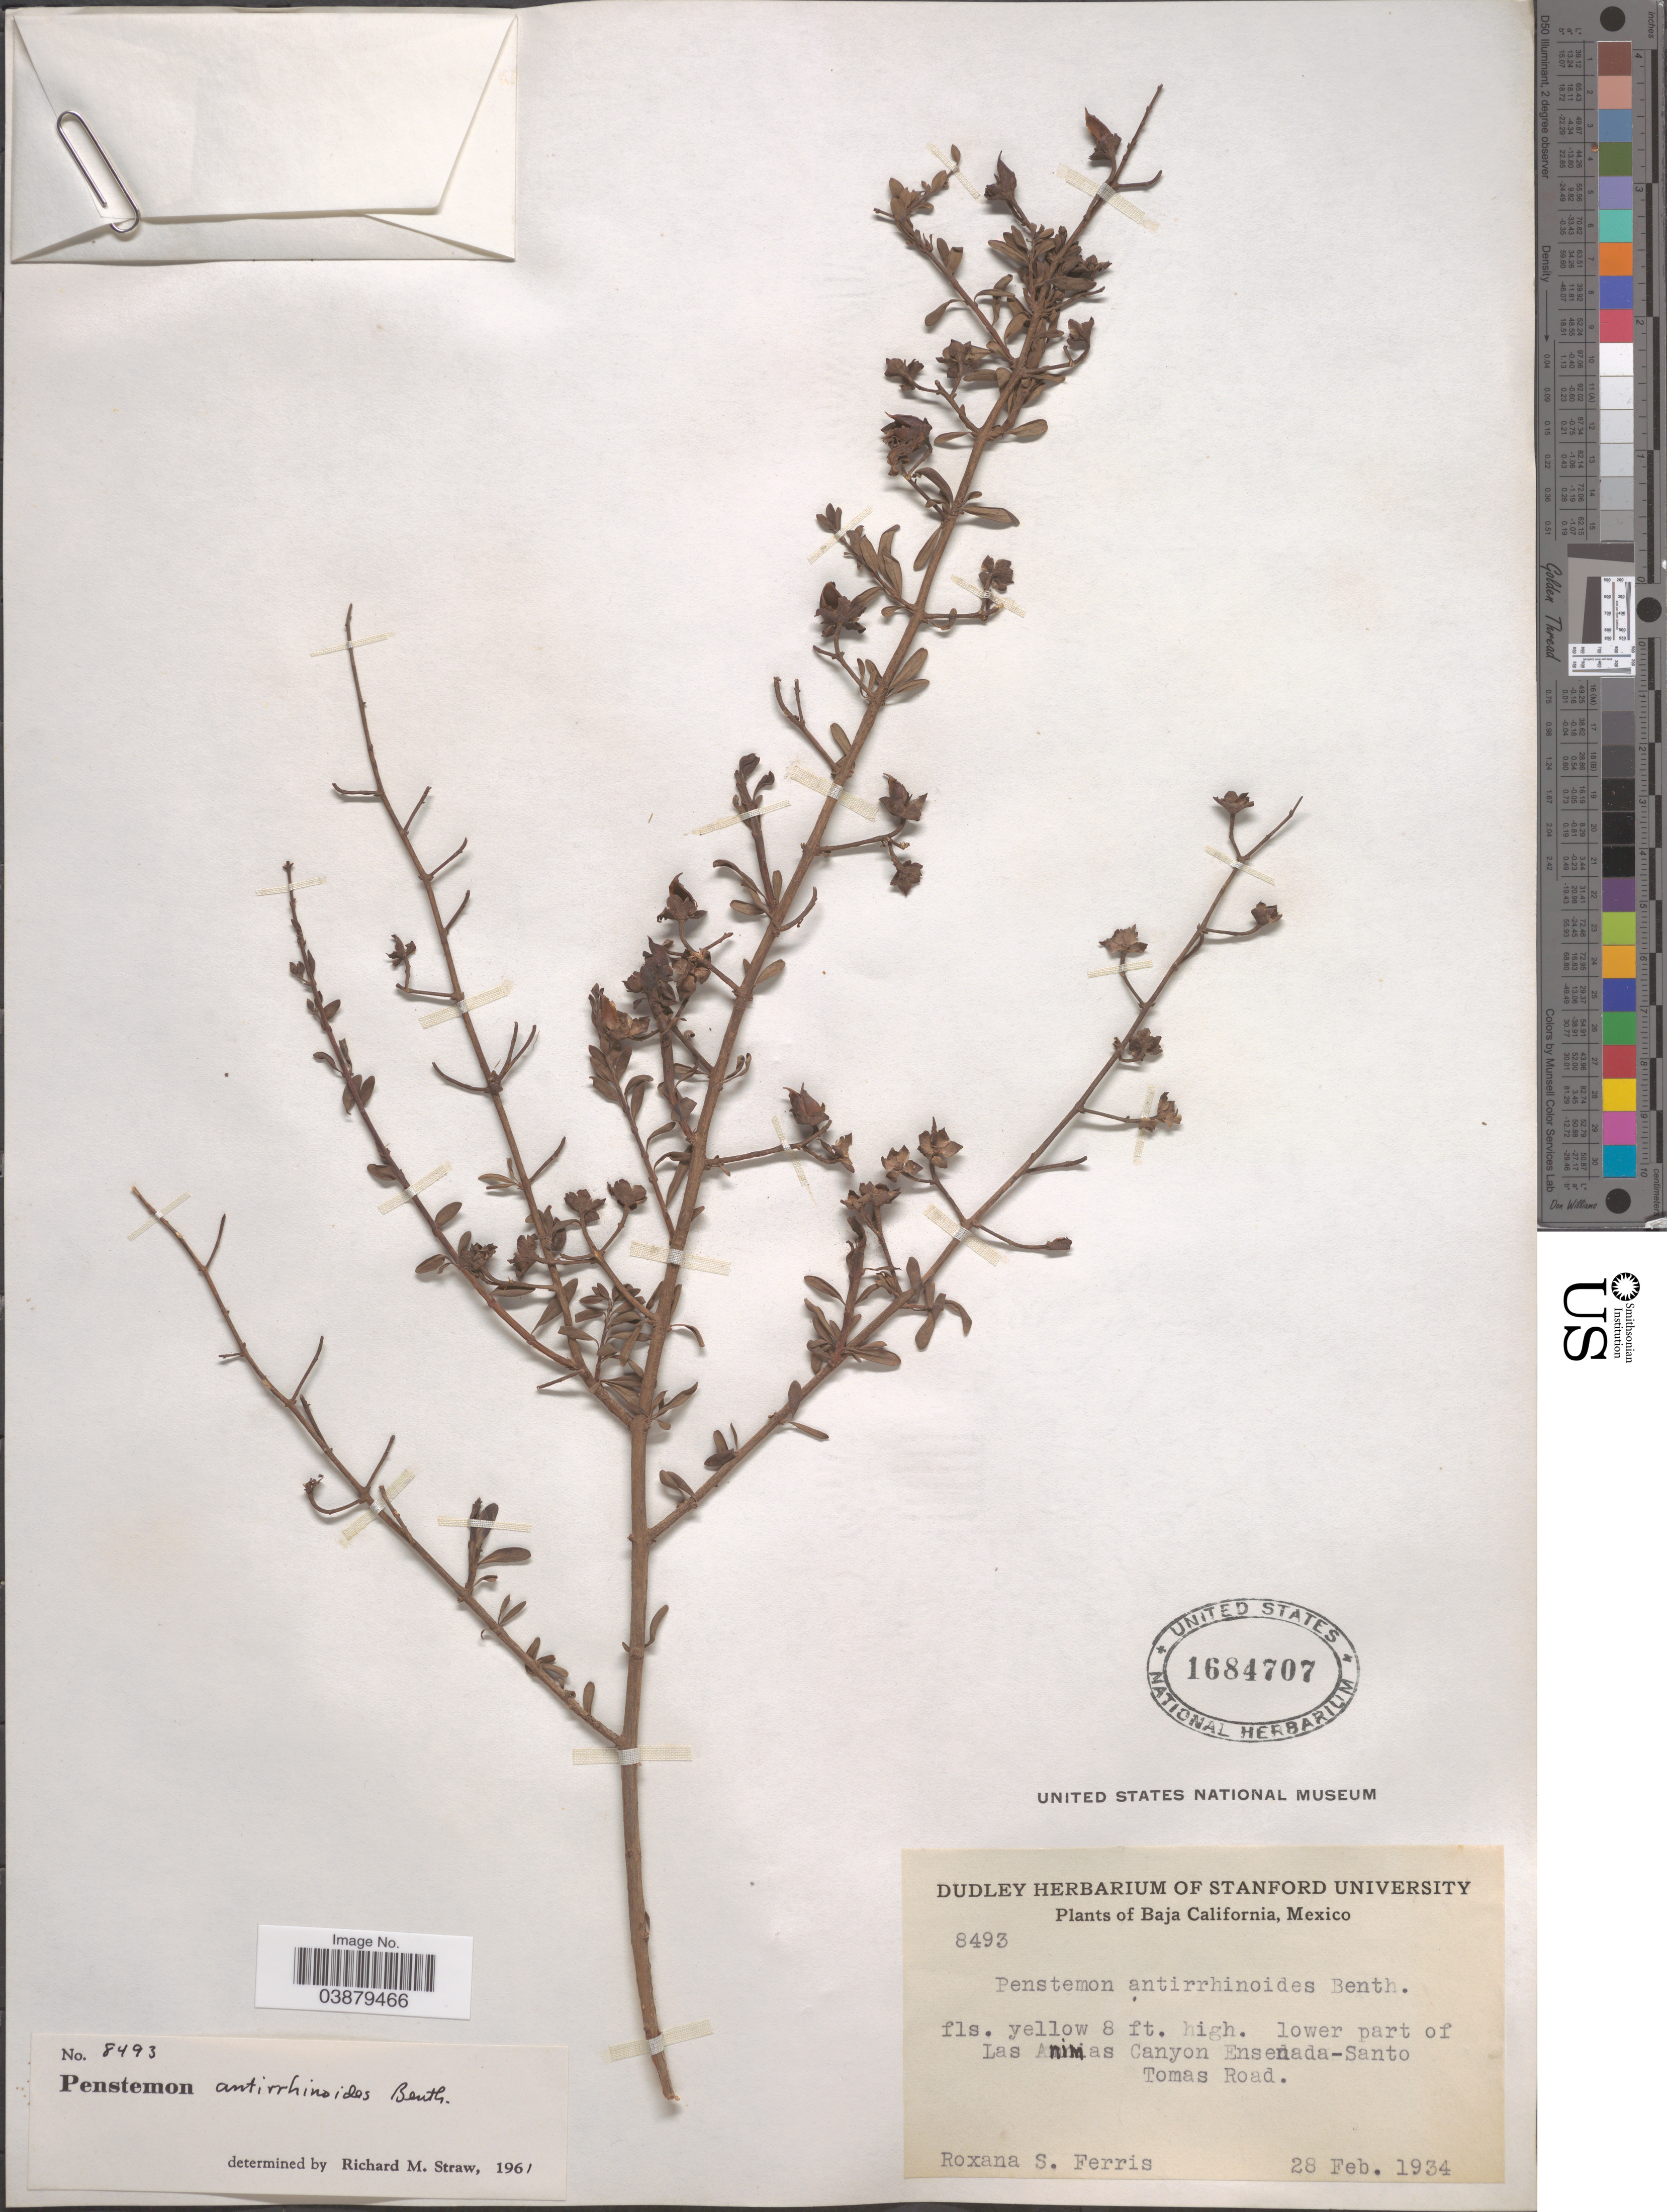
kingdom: Plantae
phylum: Tracheophyta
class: Magnoliopsida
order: Lamiales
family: Plantaginaceae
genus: Penstemon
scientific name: Penstemon antirrhinoides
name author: Benth.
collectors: R. S. Ferris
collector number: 8493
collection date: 1934-02-28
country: Mexico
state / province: Baja California Norte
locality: Lower part of Las Animas Canyon Ensenada-Santo Tomas Road.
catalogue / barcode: US 1684707